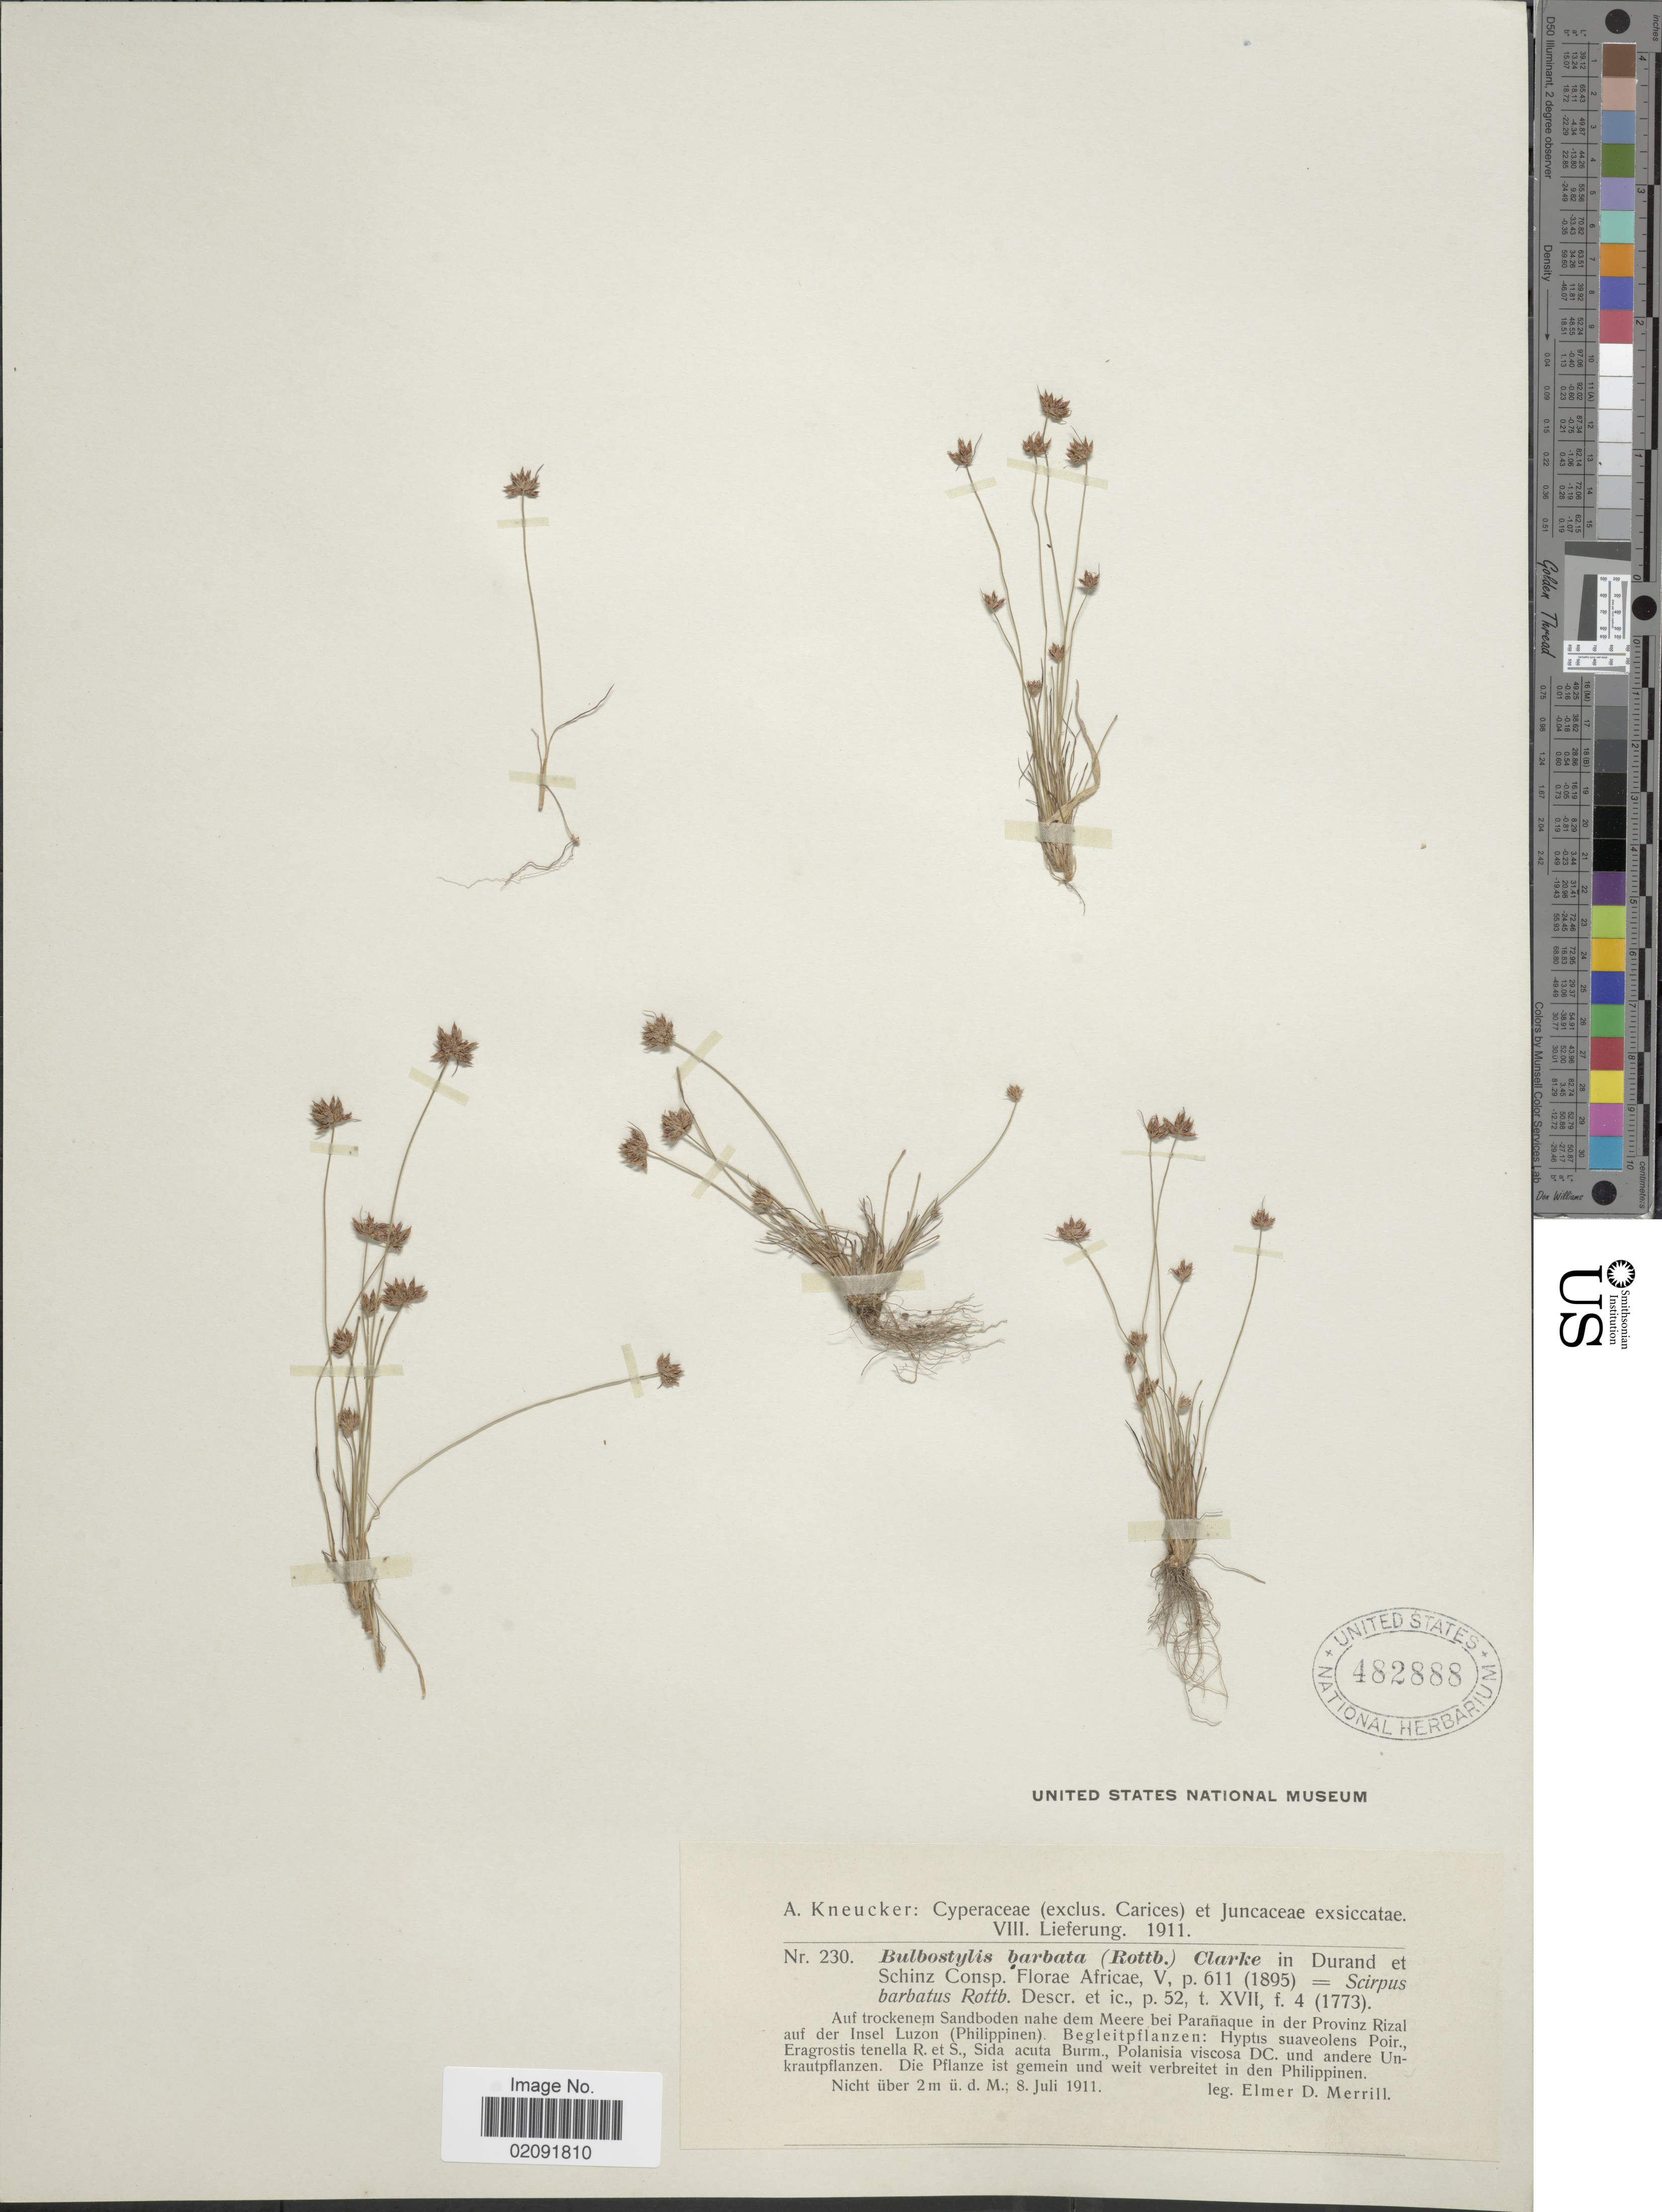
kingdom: Plantae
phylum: Tracheophyta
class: Liliopsida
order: Poales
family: Cyperaceae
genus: Bulbostylis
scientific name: Bulbostylis barbata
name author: (Rottb.) C.B. Clarke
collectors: E. D. Merrill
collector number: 230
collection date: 1911-07-08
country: Philippines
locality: Auf trockenem Sandboden nahe dem Meere bei Parañaque in der Provinz Rizal auf der Insel Luzon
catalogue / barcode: US 482888